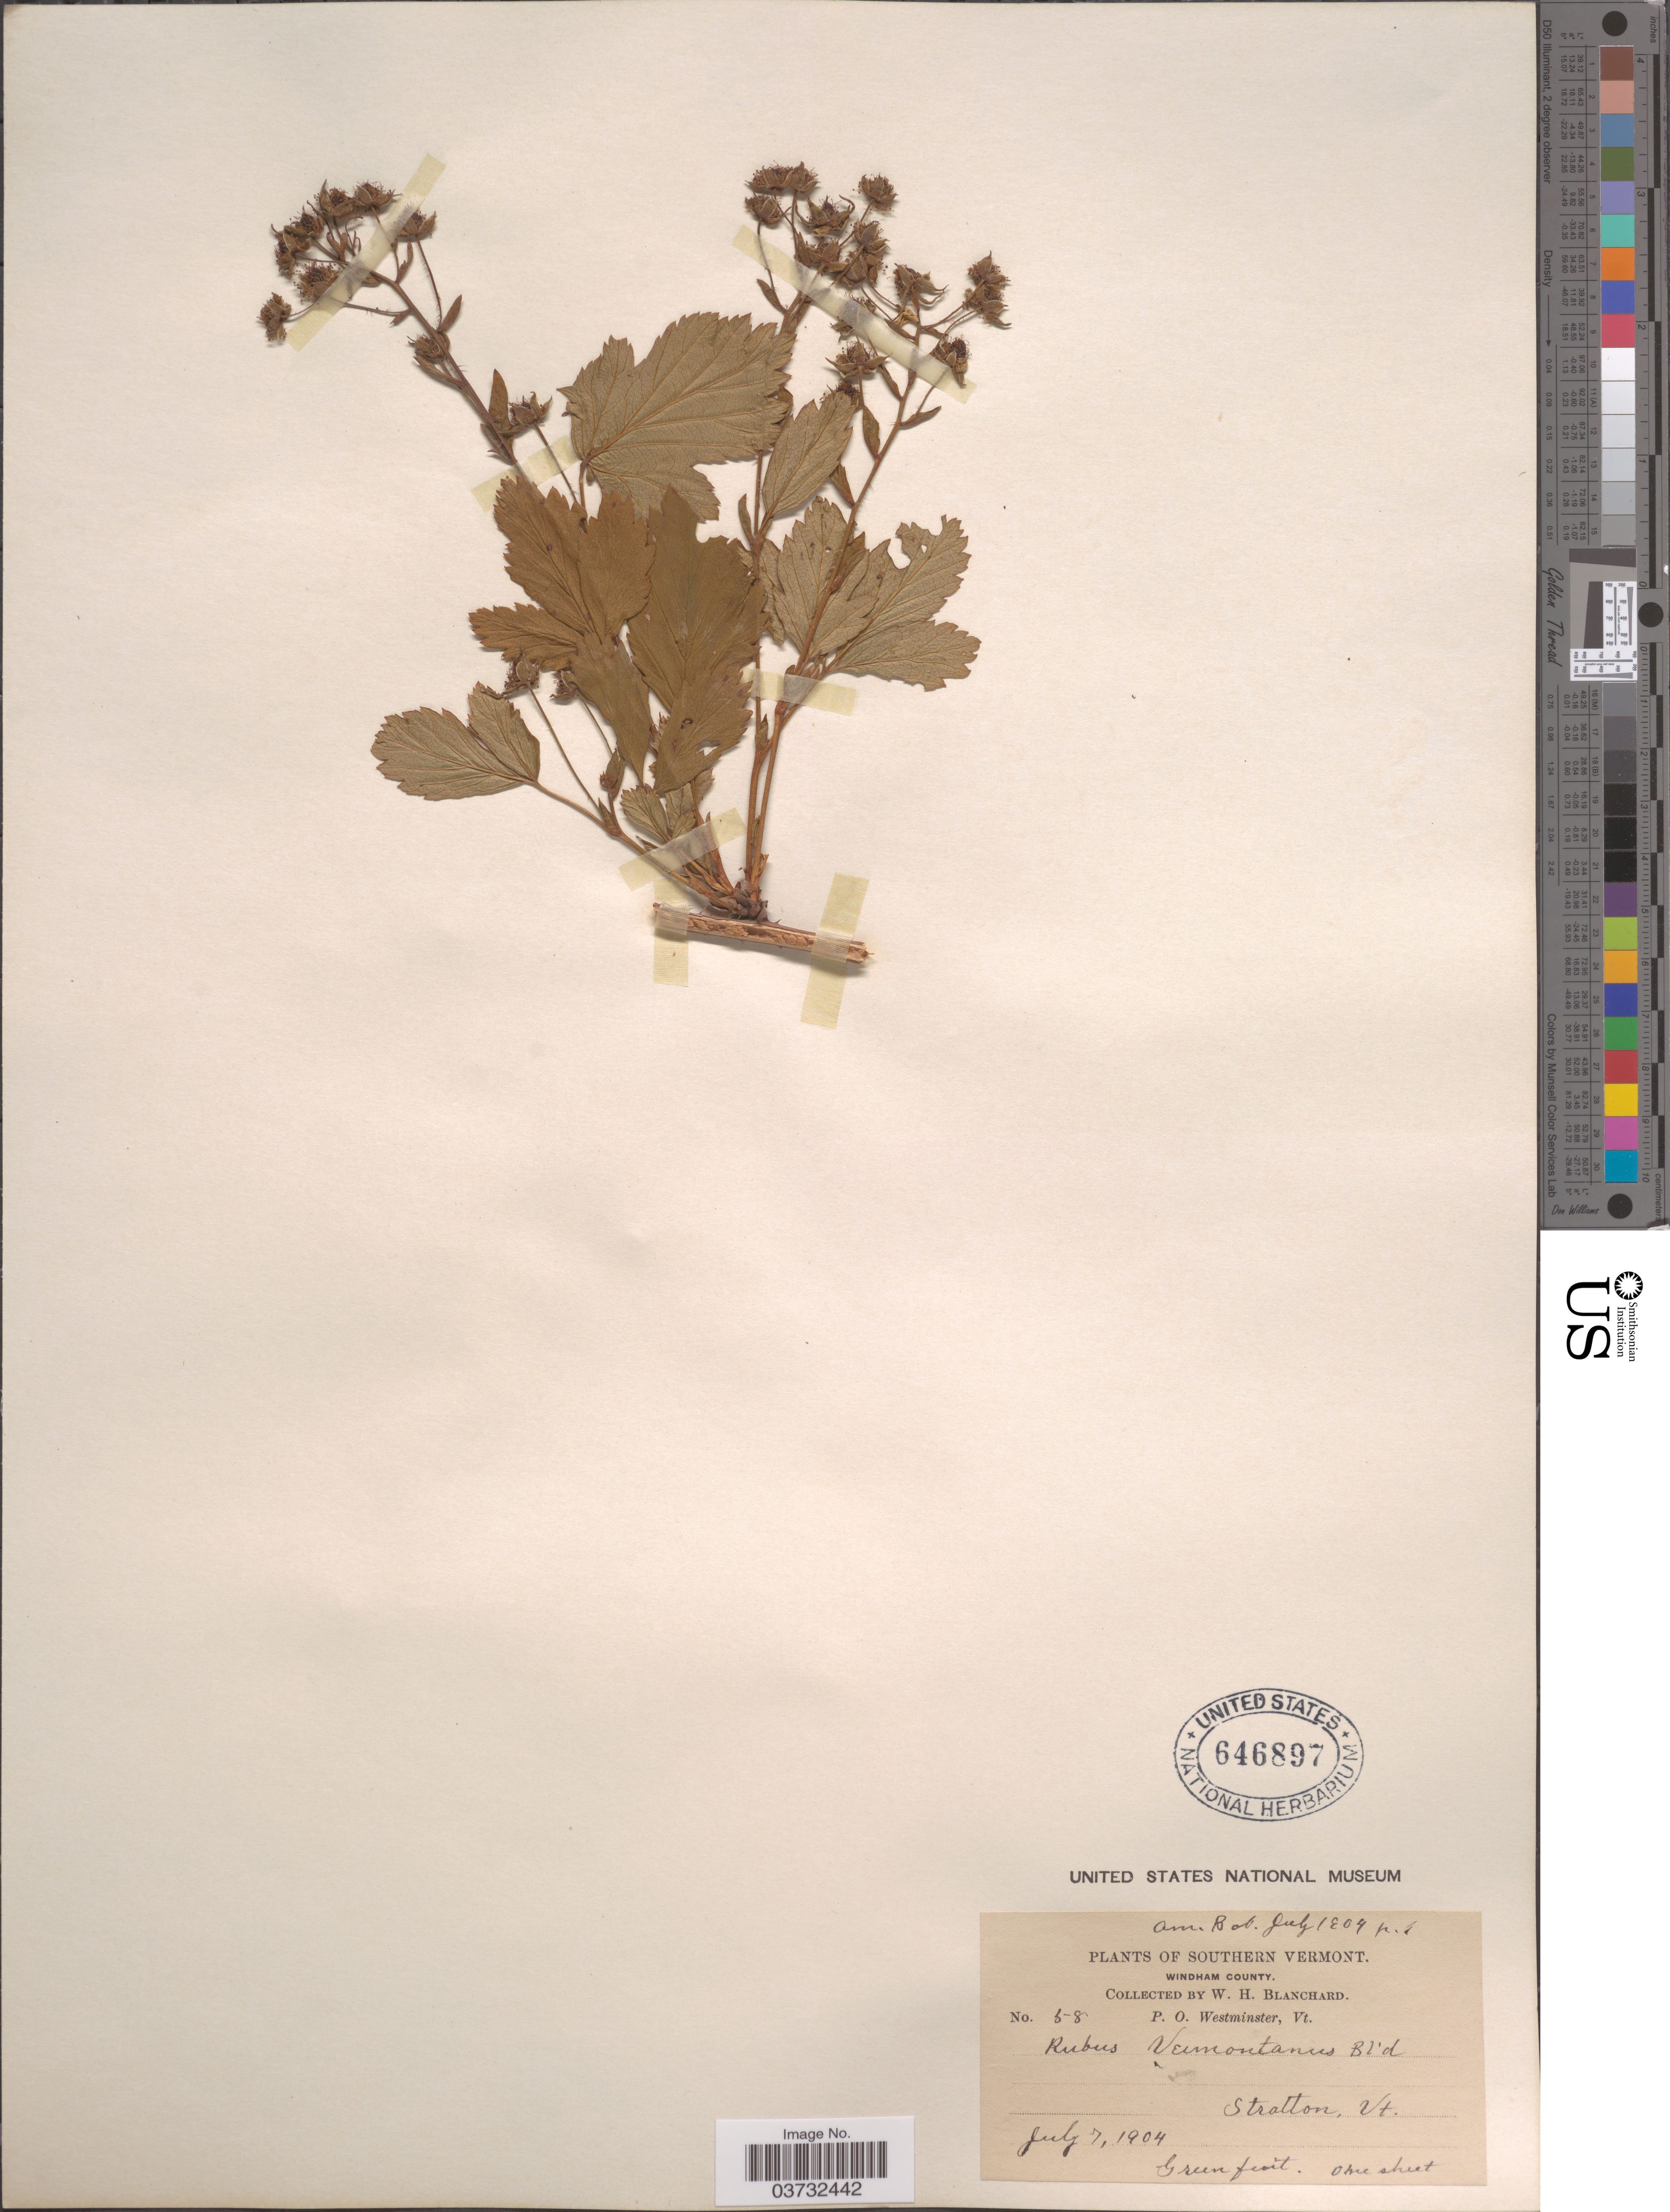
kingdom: Plantae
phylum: Tracheophyta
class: Magnoliopsida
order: Rosales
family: Rosaceae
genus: Rubus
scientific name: Rubus vermontanus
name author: Blanch.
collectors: W. H. Blanchard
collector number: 58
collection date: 1904-07-07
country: United States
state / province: Vermont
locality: Southern Vermont. Windham County. Stratton.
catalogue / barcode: US 646897